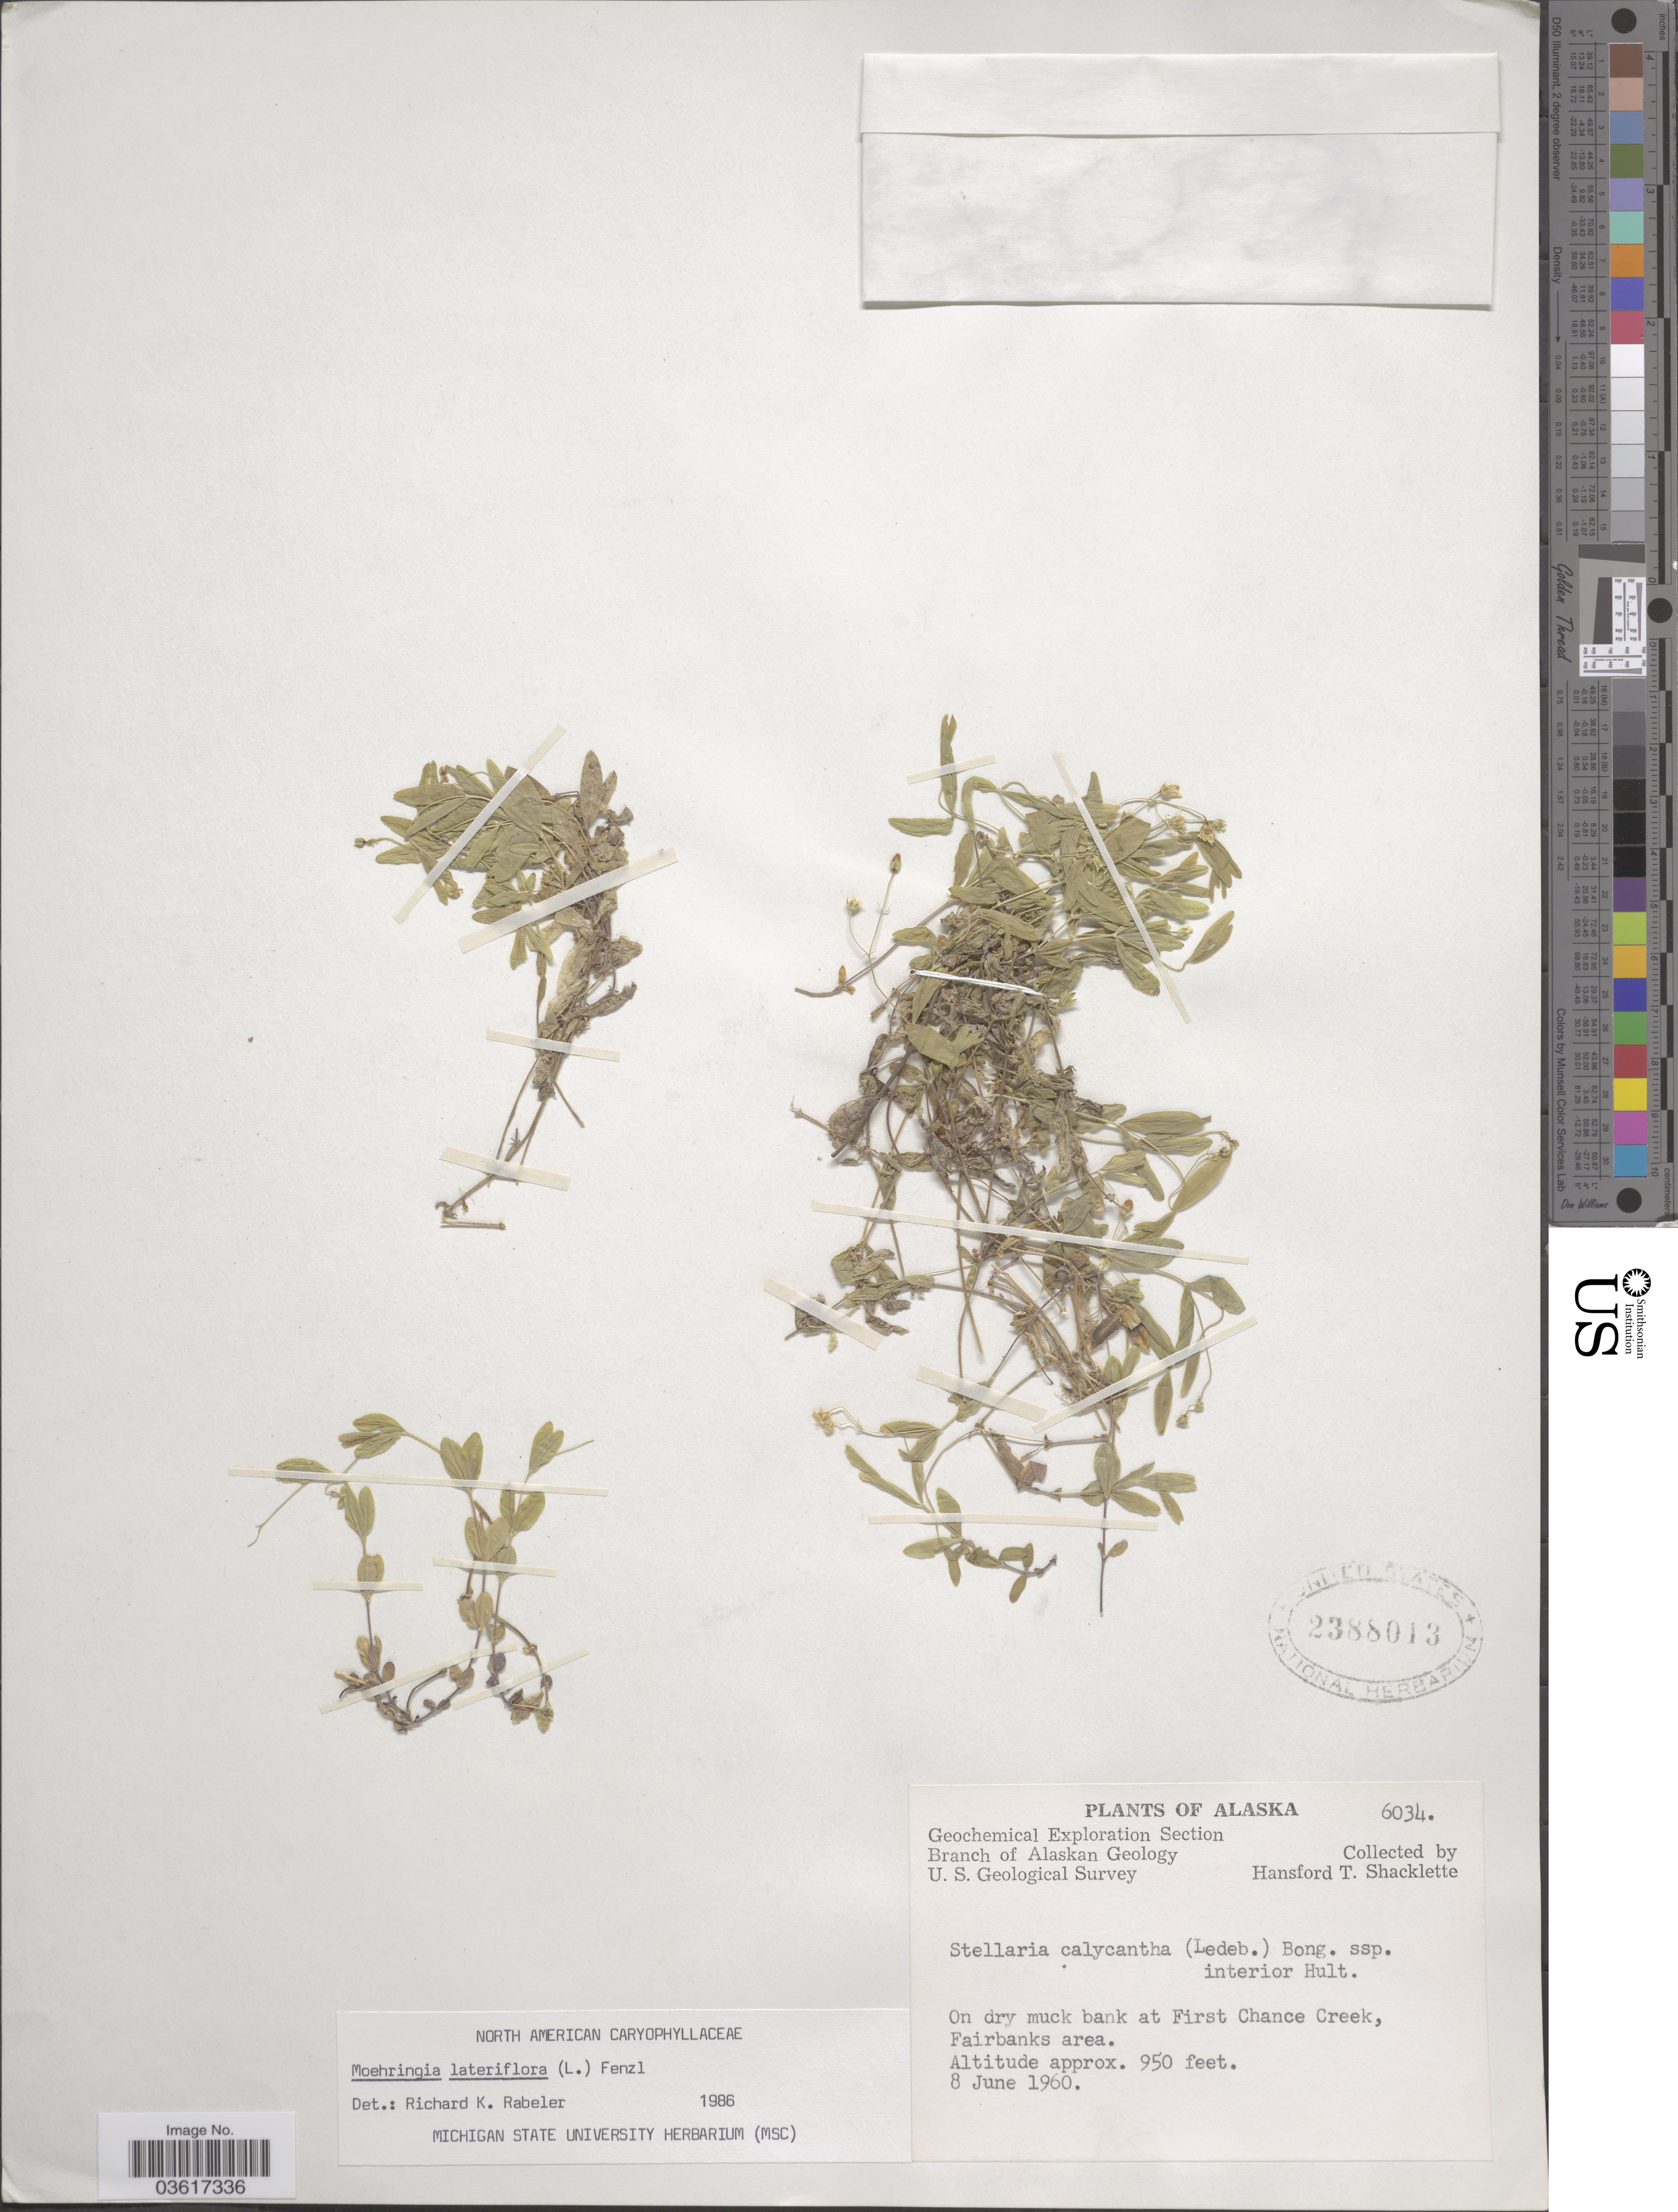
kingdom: Plantae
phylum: Tracheophyta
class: Magnoliopsida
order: Caryophyllales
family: Caryophyllaceae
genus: Moehringia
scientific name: Moehringia lateriflora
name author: (L.) Fenzl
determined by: Rabeler, R. K.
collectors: H. Shacklette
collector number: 6034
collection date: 1960-06-08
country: United States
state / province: Alaska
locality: On dry muck bank at First Chance Creek, Fairbanks area.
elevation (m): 290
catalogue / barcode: US 2388013